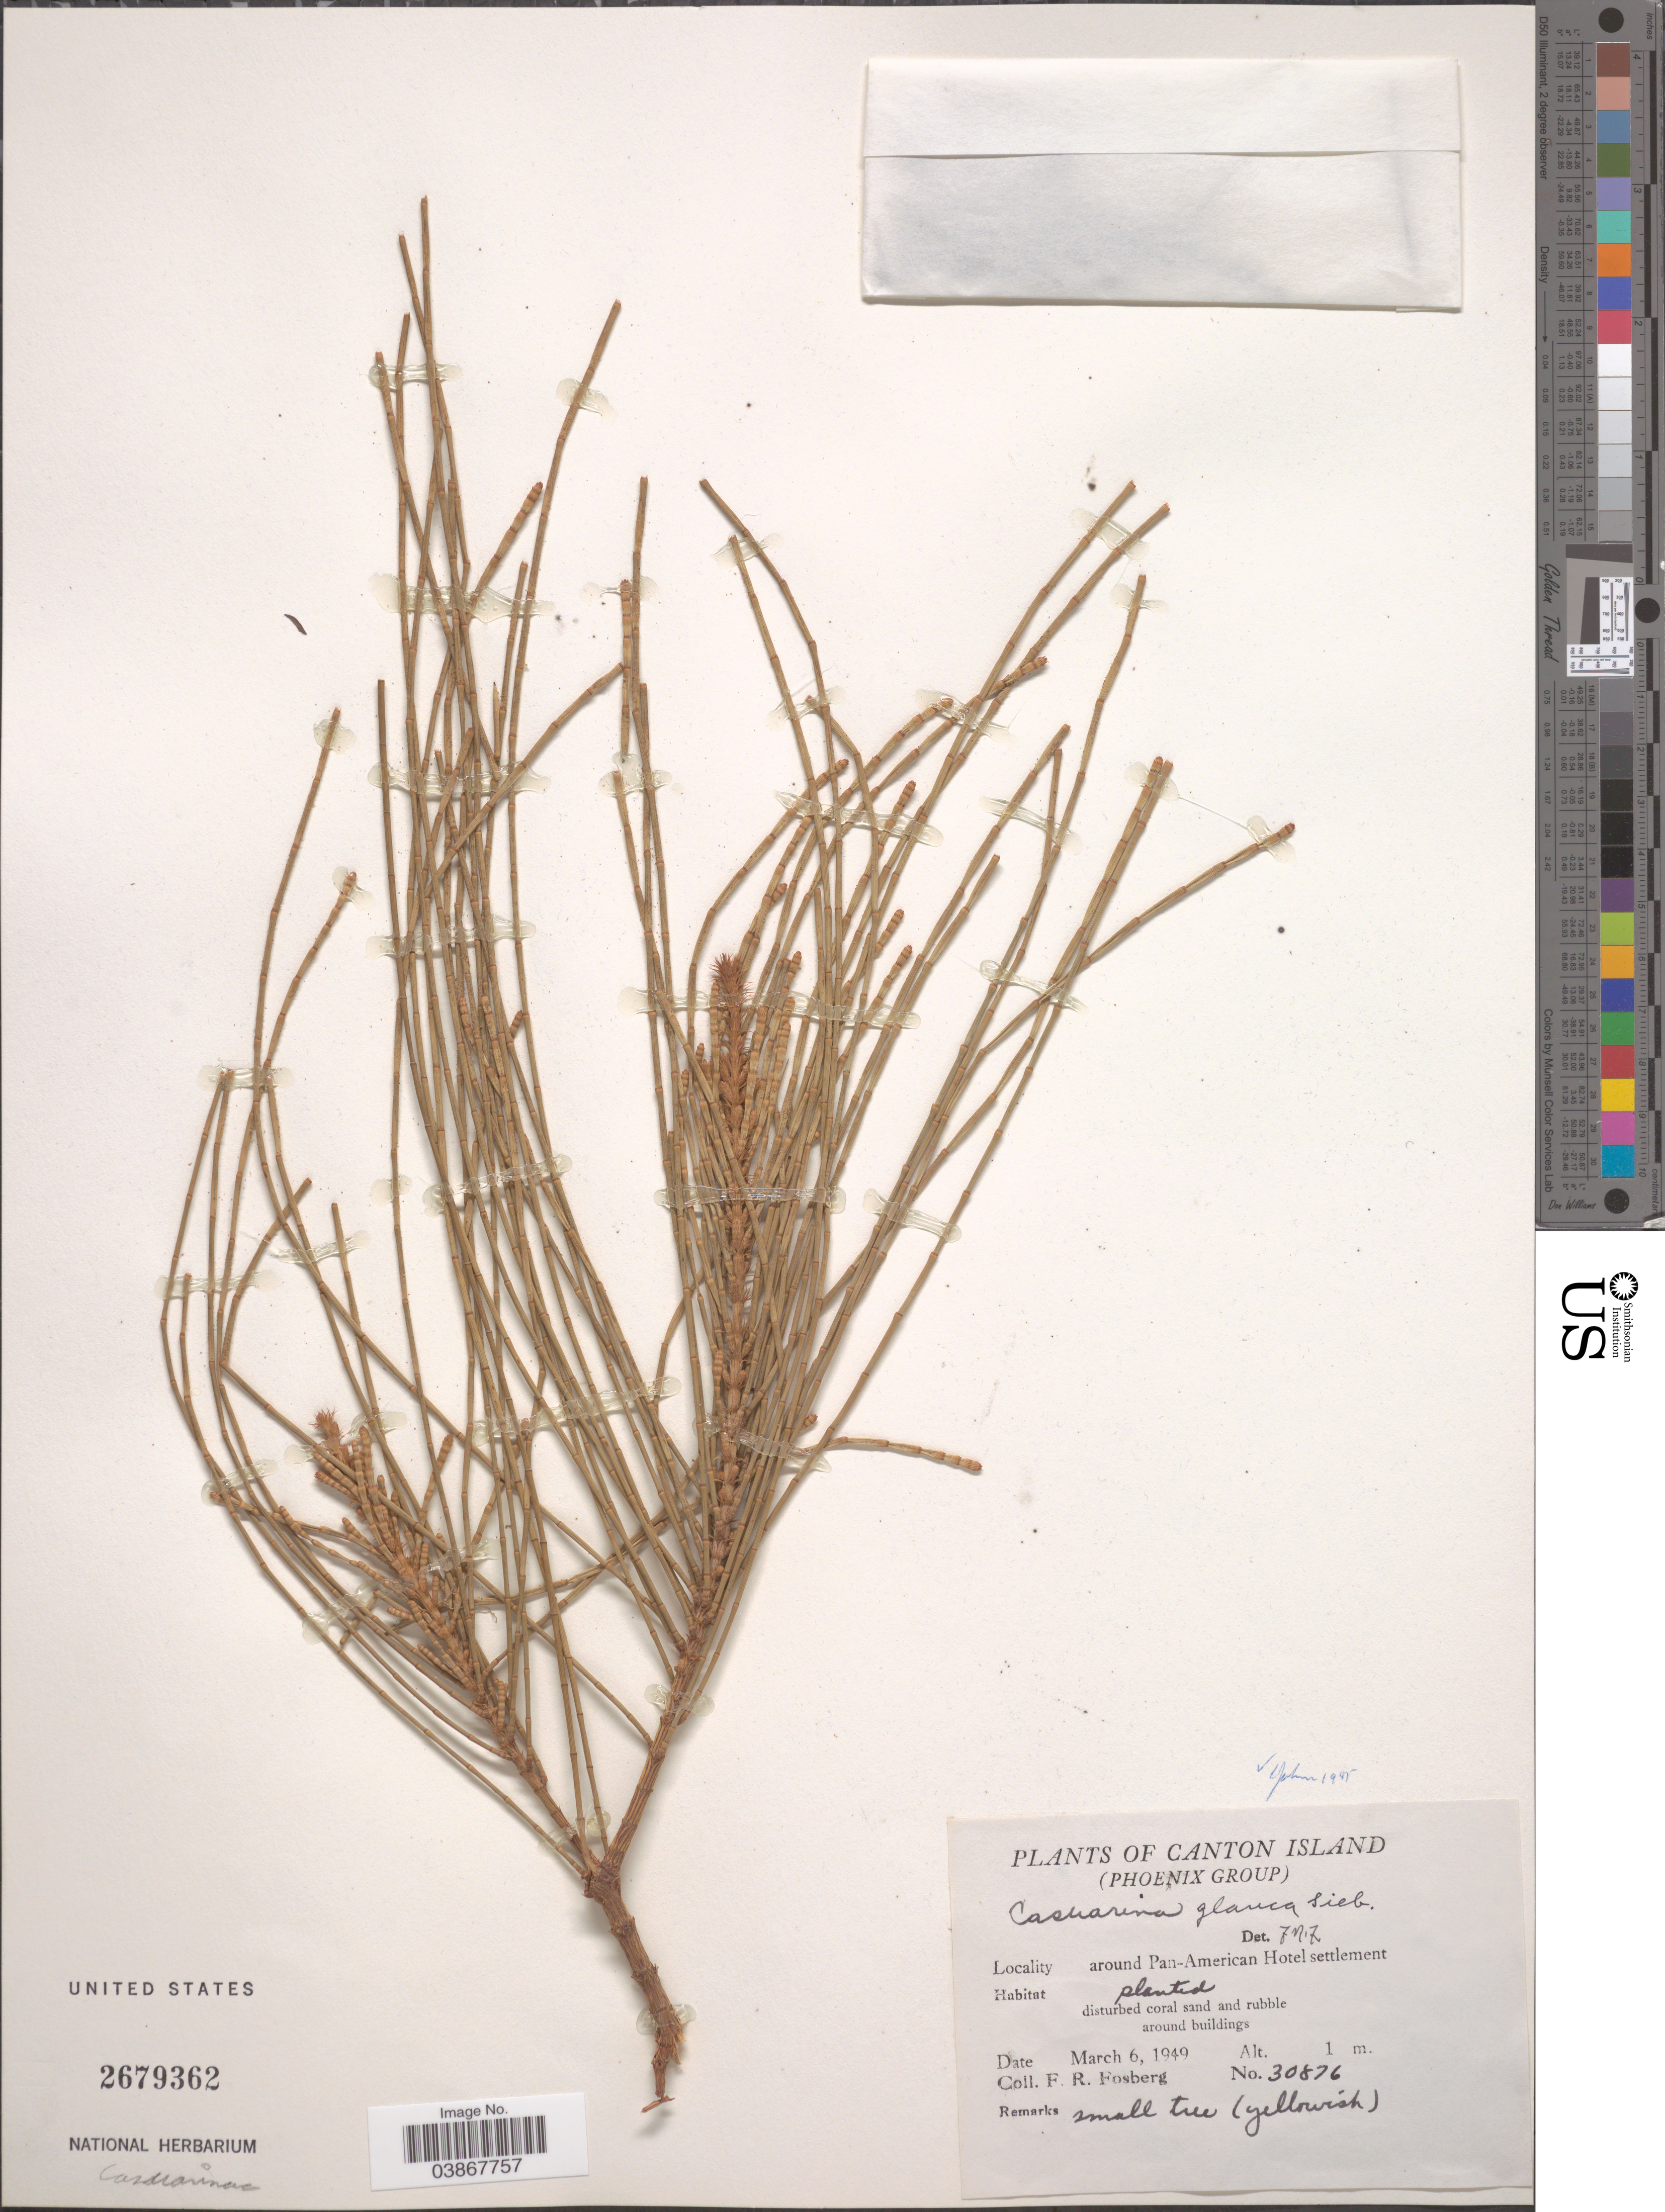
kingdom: Plantae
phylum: Tracheophyta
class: Magnoliopsida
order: Fagales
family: Casuarinaceae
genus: Casuarina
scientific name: Casuarina glauca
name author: Sieber ex Spreng.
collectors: F. R. Fosberg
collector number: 30876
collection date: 1949-03-06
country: Kiribati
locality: Canton Island (Phoenix Group). Around Pan-American Hotel settlement.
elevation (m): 1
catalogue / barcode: US 2679362